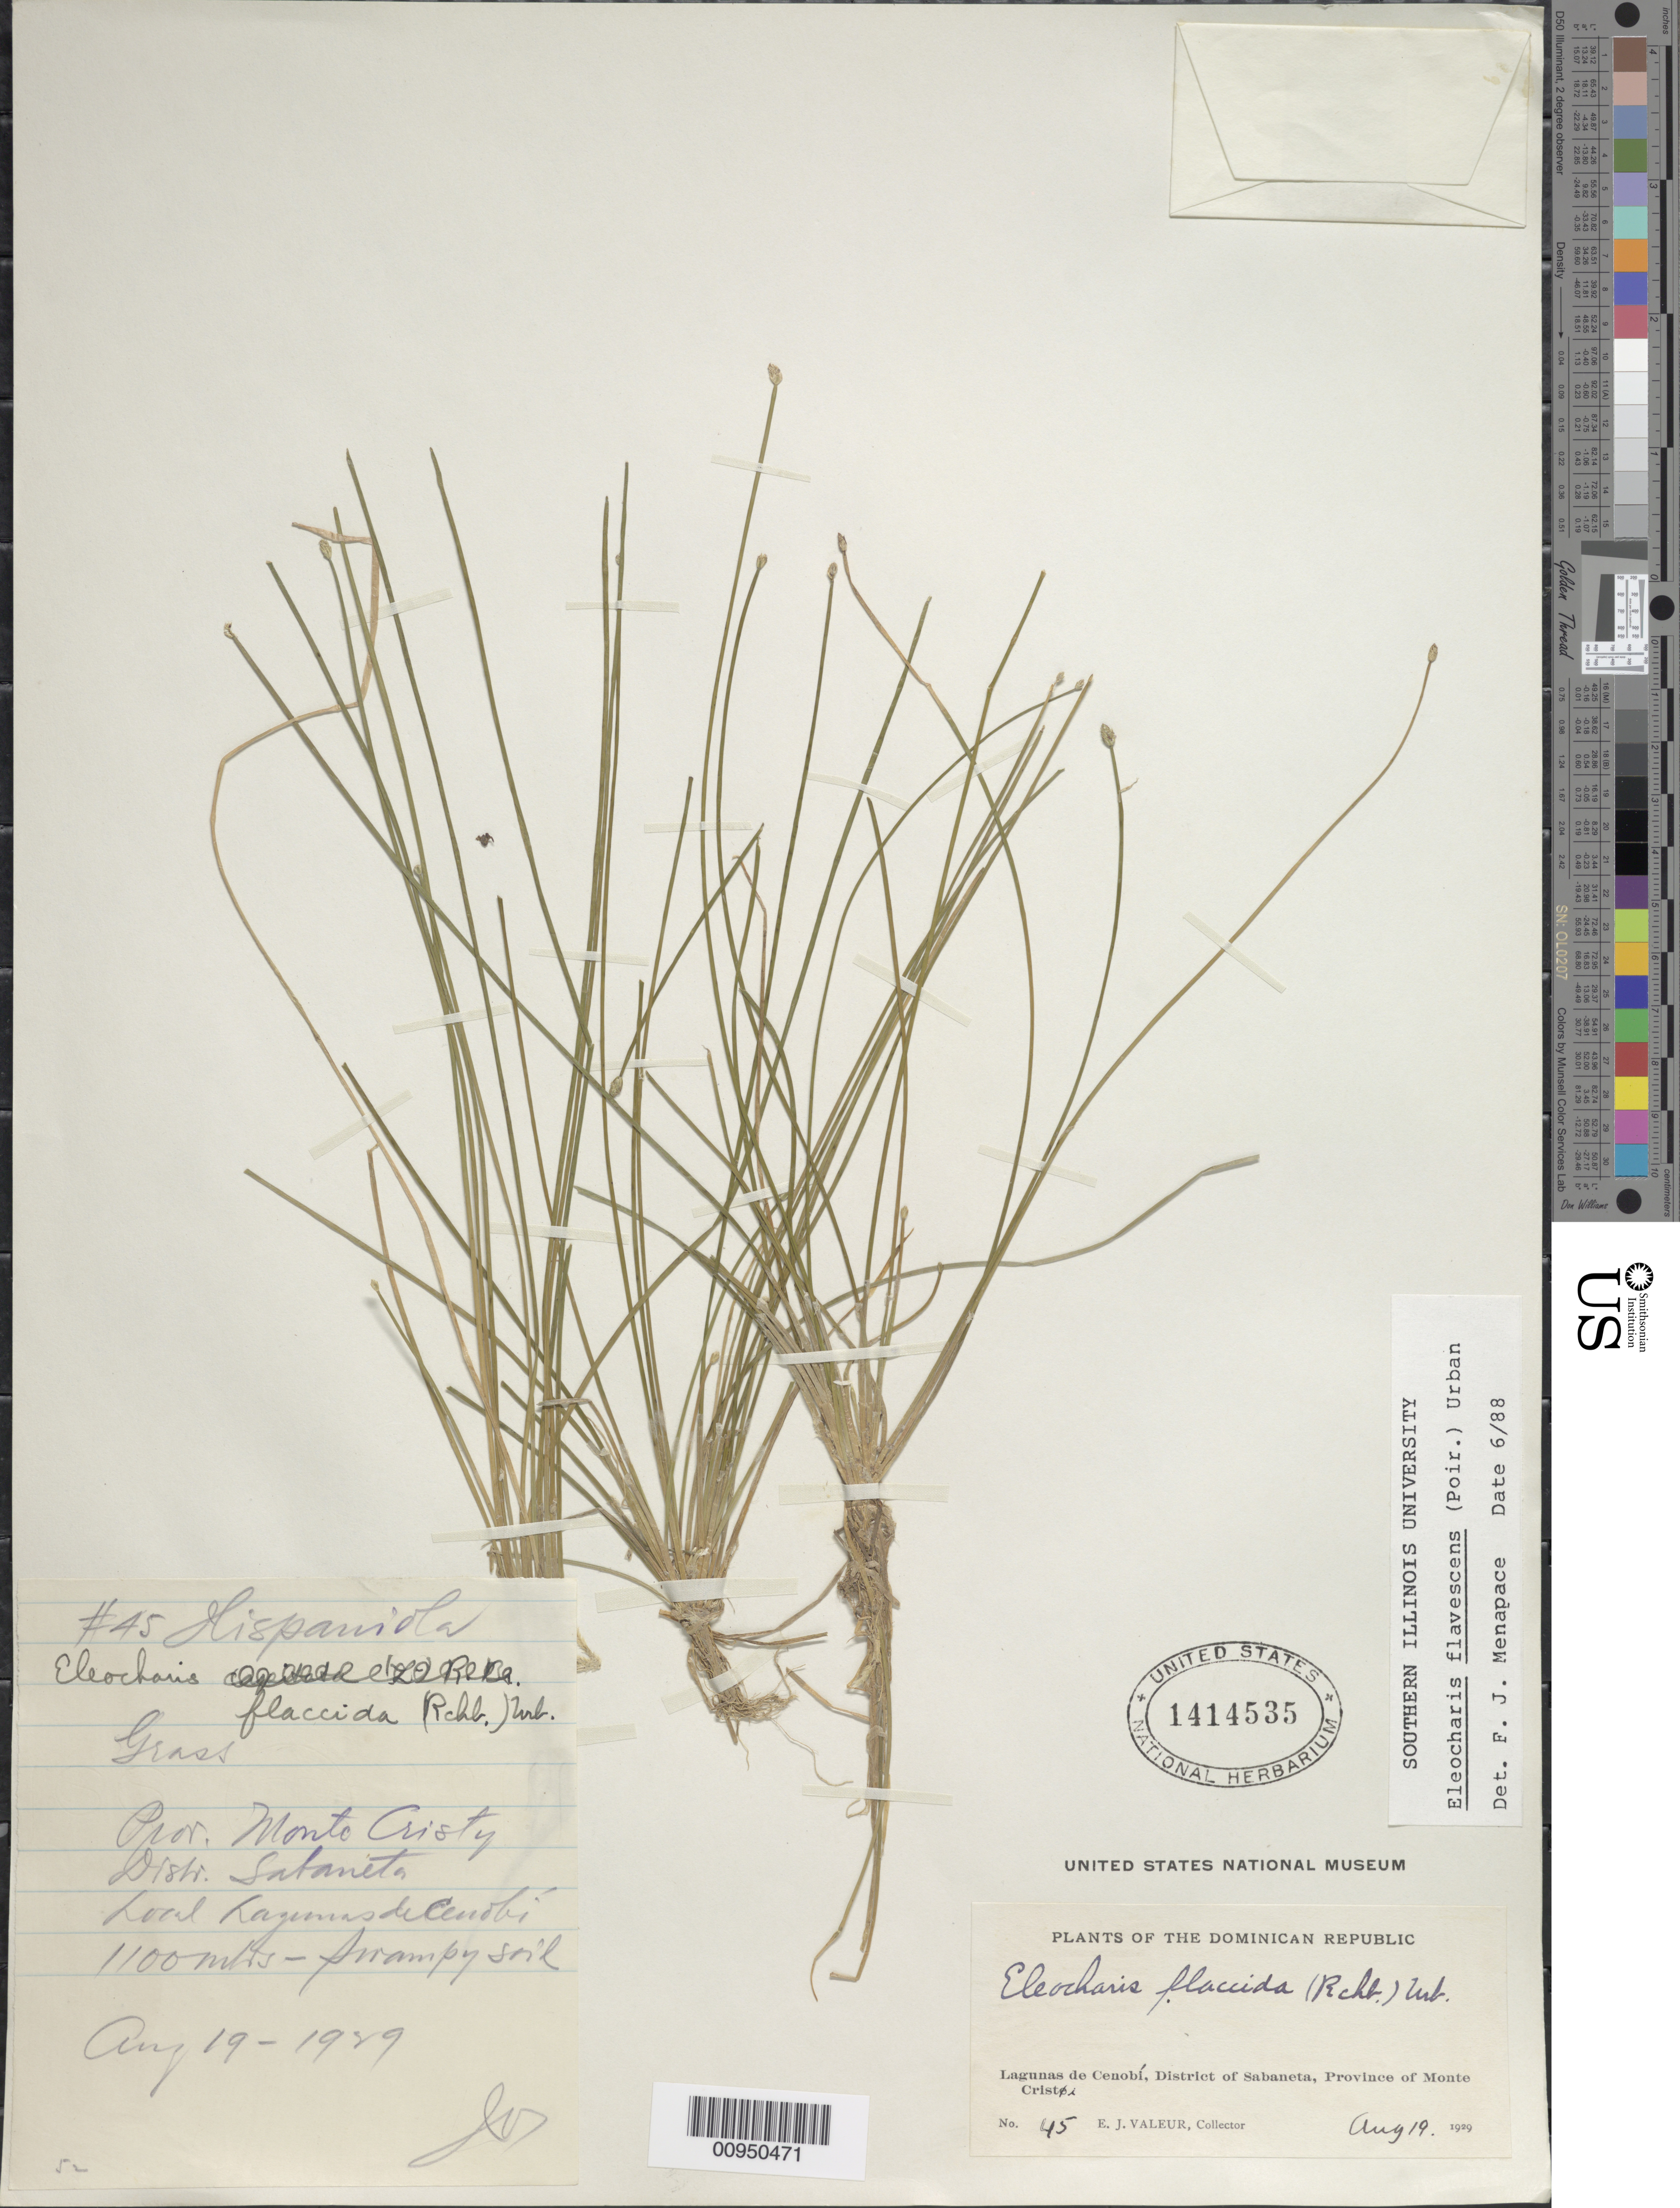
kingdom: Plantae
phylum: Tracheophyta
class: Liliopsida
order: Poales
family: Cyperaceae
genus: Eleocharis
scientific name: Eleocharis flavescens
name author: (Poir.) Urb.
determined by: Menapace, F. J.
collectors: E. Valeur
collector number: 45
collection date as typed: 19 Aug 1929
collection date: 1929-08-19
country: Dominican Republic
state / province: Monte Cristi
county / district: Sabaneta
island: Hispaniola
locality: Lagunas de Conobí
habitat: Swampy soil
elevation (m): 1100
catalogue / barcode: US 1414535